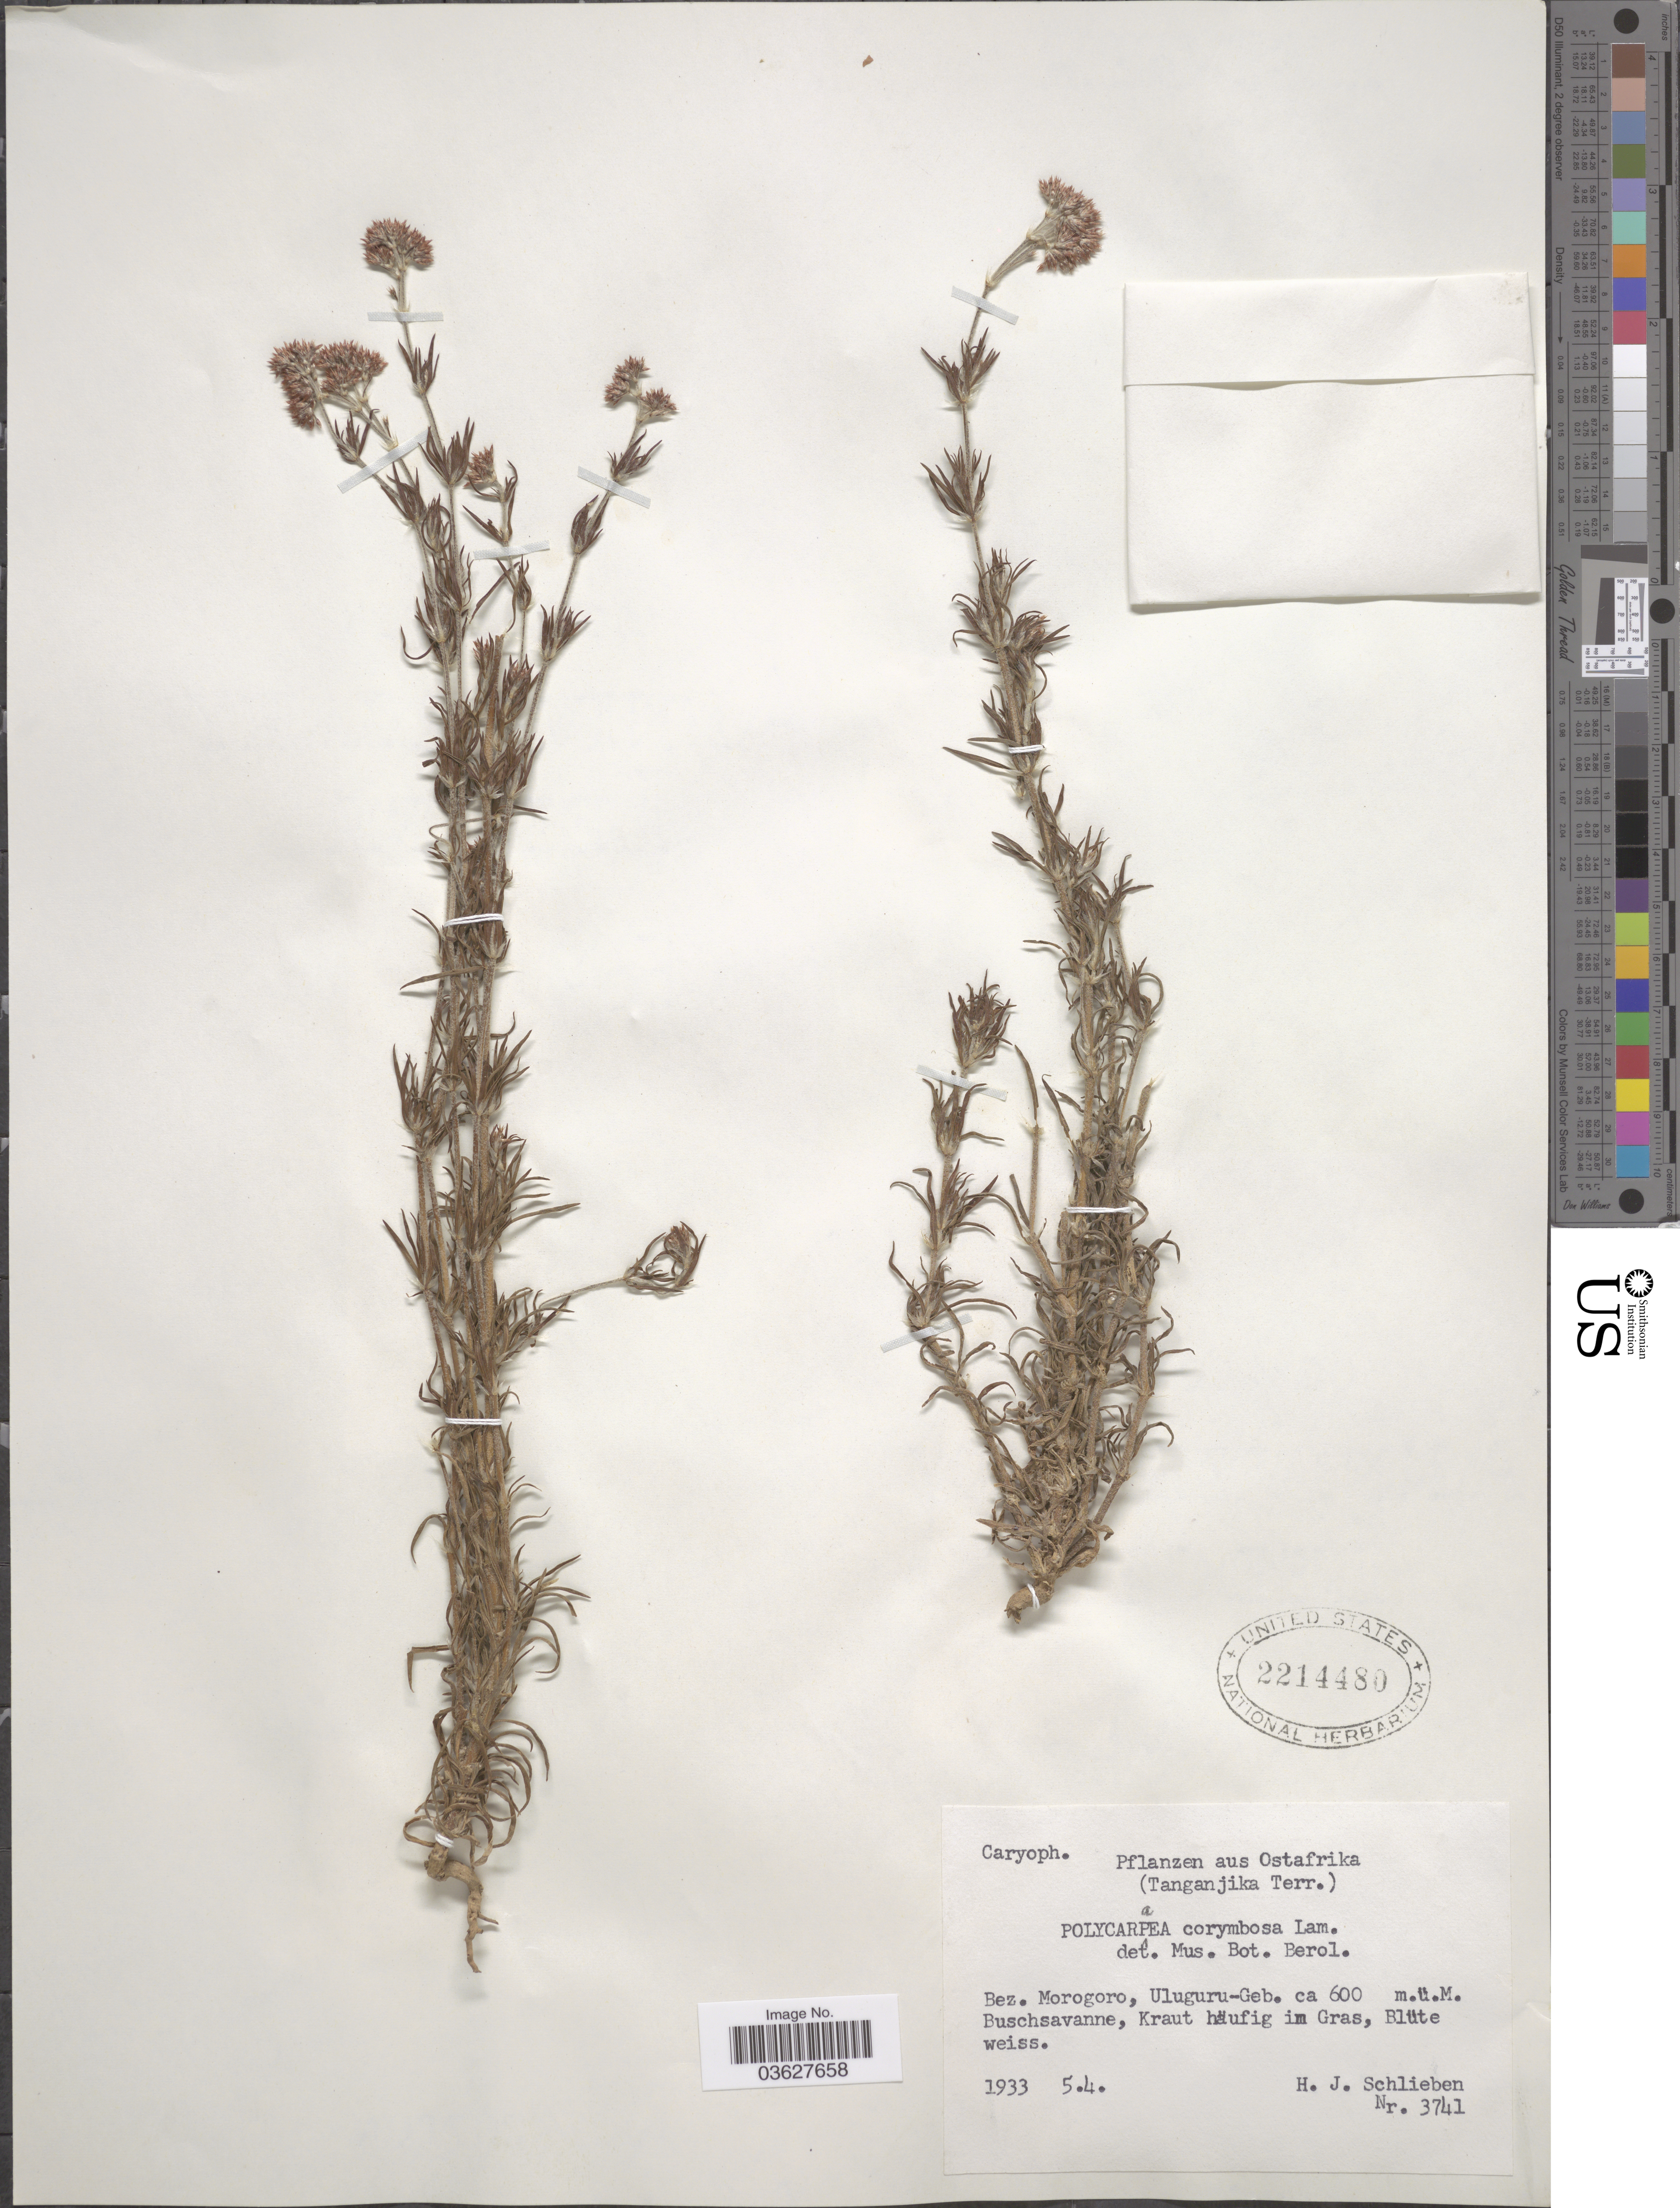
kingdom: Plantae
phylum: Tracheophyta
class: Magnoliopsida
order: Caryophyllales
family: Caryophyllaceae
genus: Polycarpaea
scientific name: Polycarpaea corymbosa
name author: (L.) Lam.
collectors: H. J. Schlieben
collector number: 3741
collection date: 1933-04-05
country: Tanzania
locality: Ostafrika. (Tanganjika Terr.), Bez. Morogoro, Uluguru-Geb.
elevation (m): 600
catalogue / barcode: US 2214480